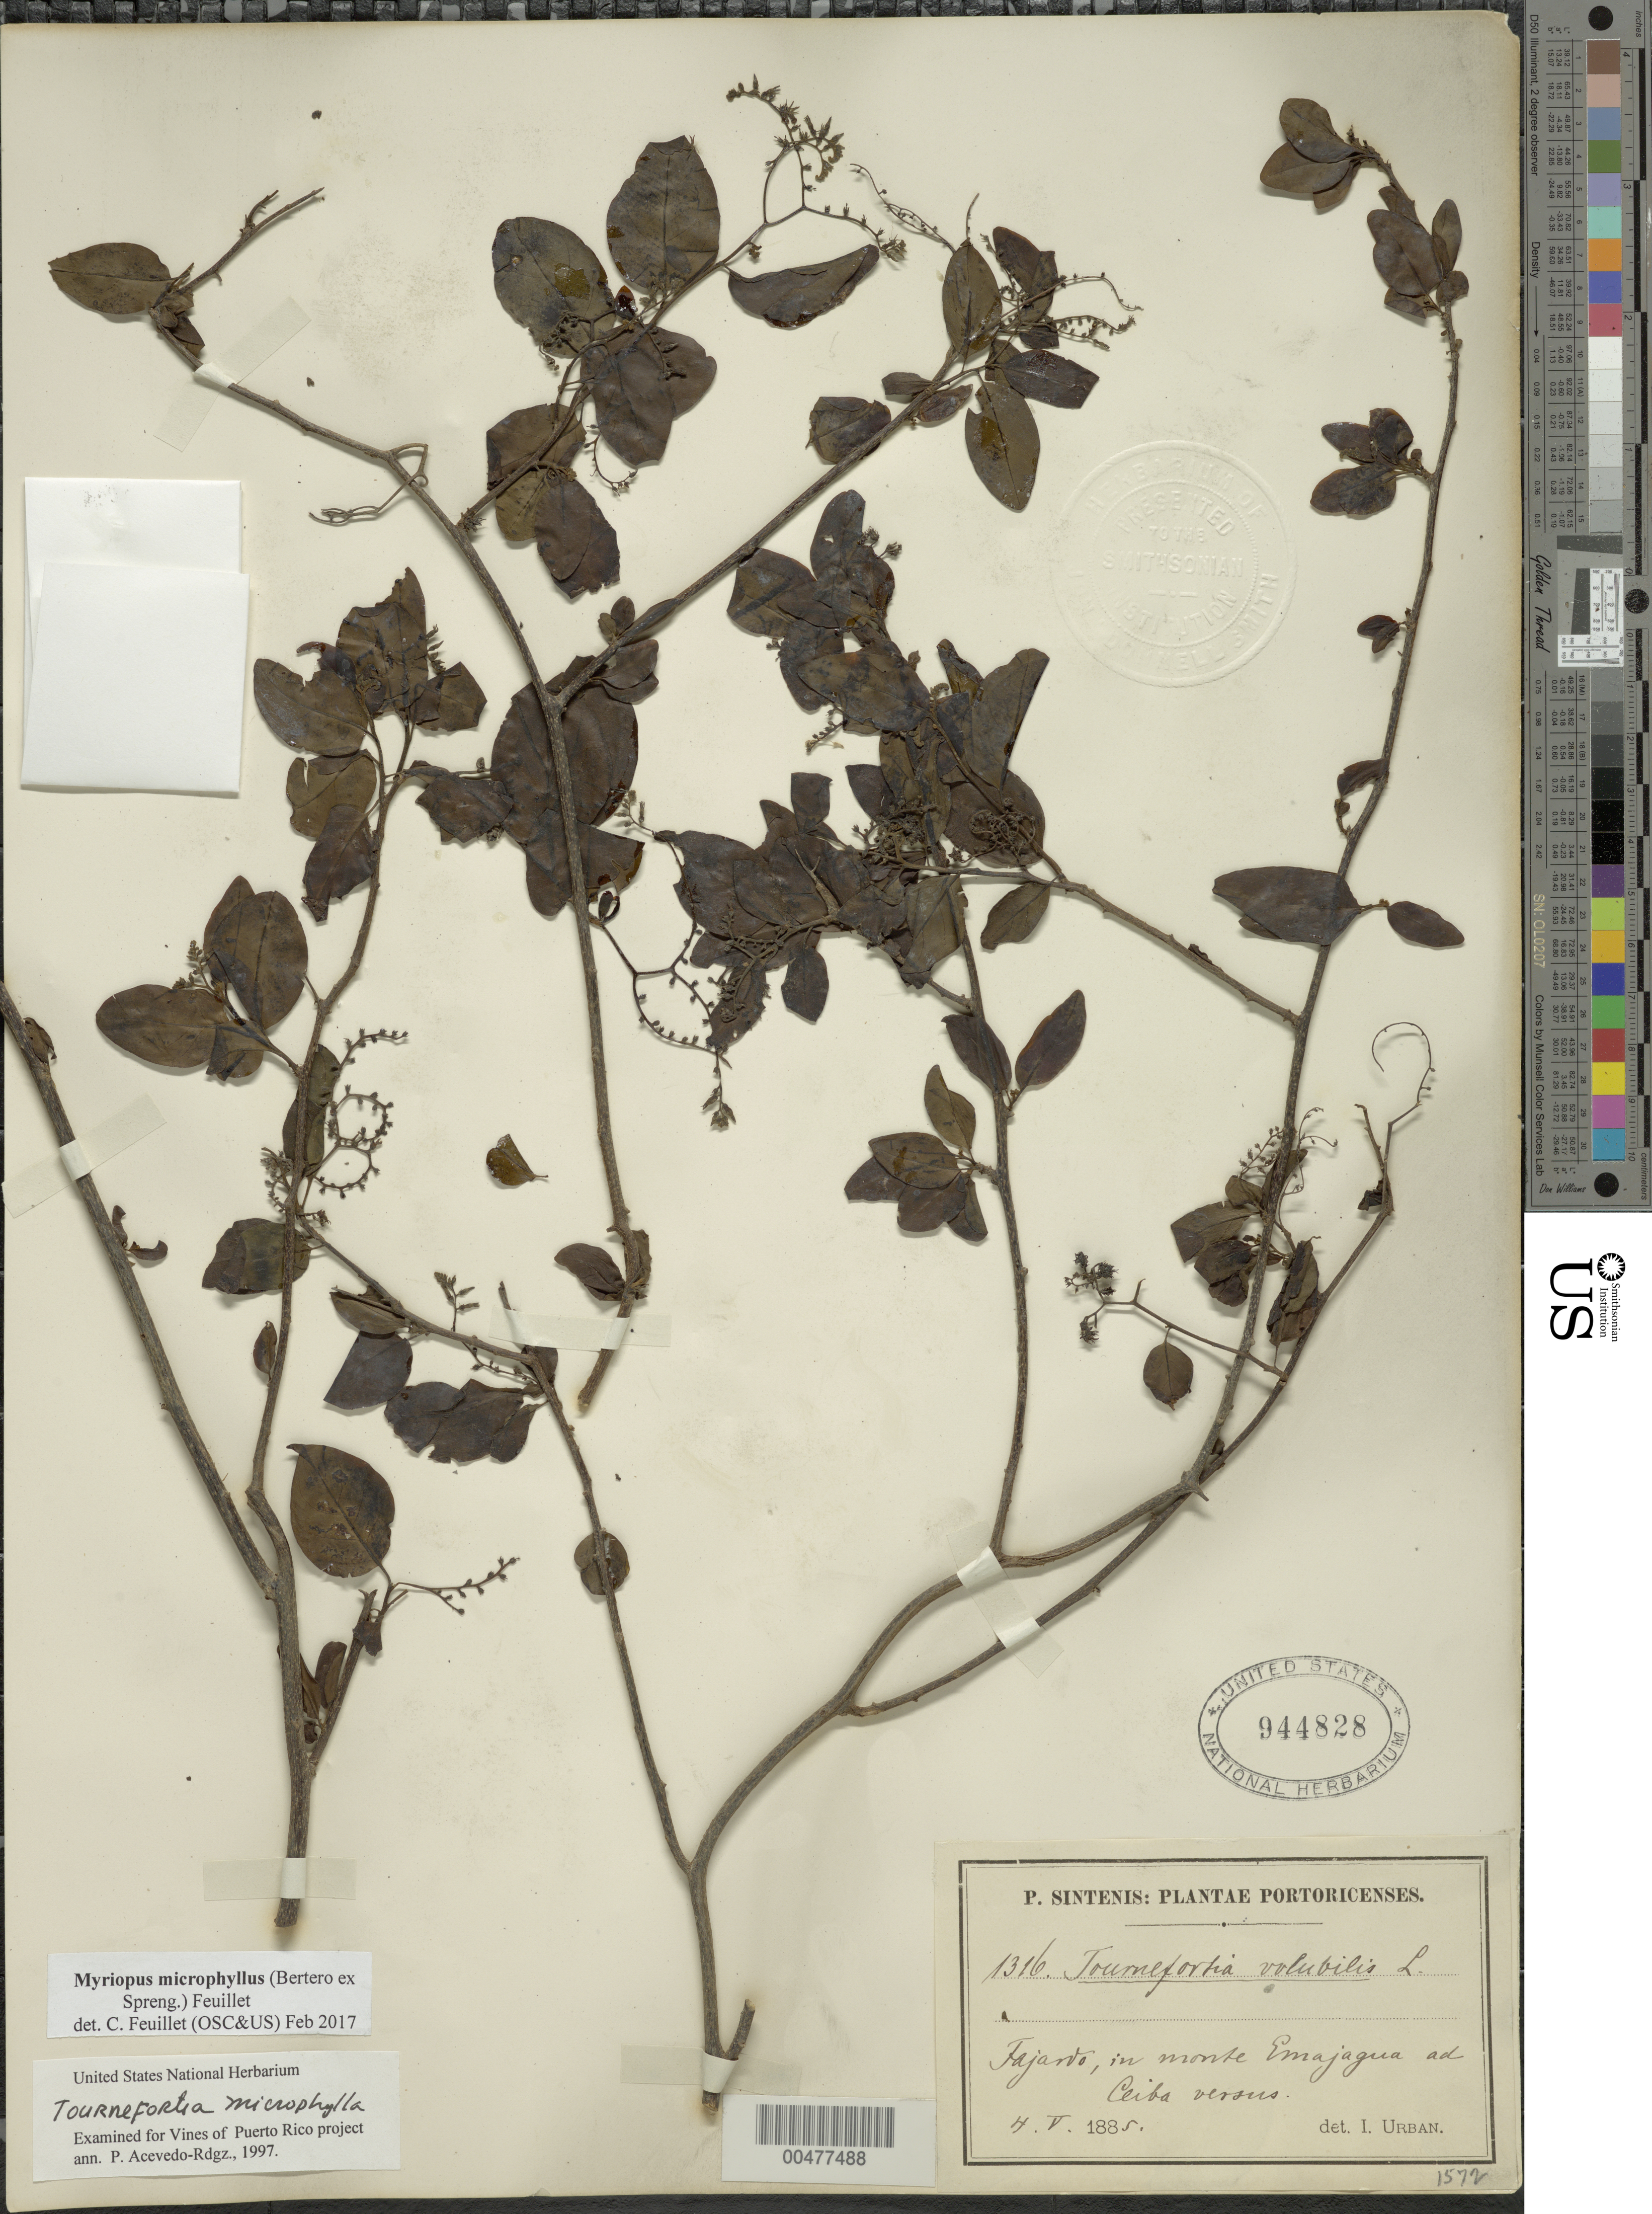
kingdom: Plantae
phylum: Tracheophyta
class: Magnoliopsida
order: Boraginales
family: Heliotropiaceae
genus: Myriopus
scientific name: Myriopus microphyllus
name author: (Bertero ex Spreng.) Feuillet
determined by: Feuillet, C.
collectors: P. Sintenis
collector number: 1316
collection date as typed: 04 May 1885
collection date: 1885-05-04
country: Puerto Rico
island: Greater Antilles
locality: Fajardo. In monde Emahagua ad Ceiba versus.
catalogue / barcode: US 944828